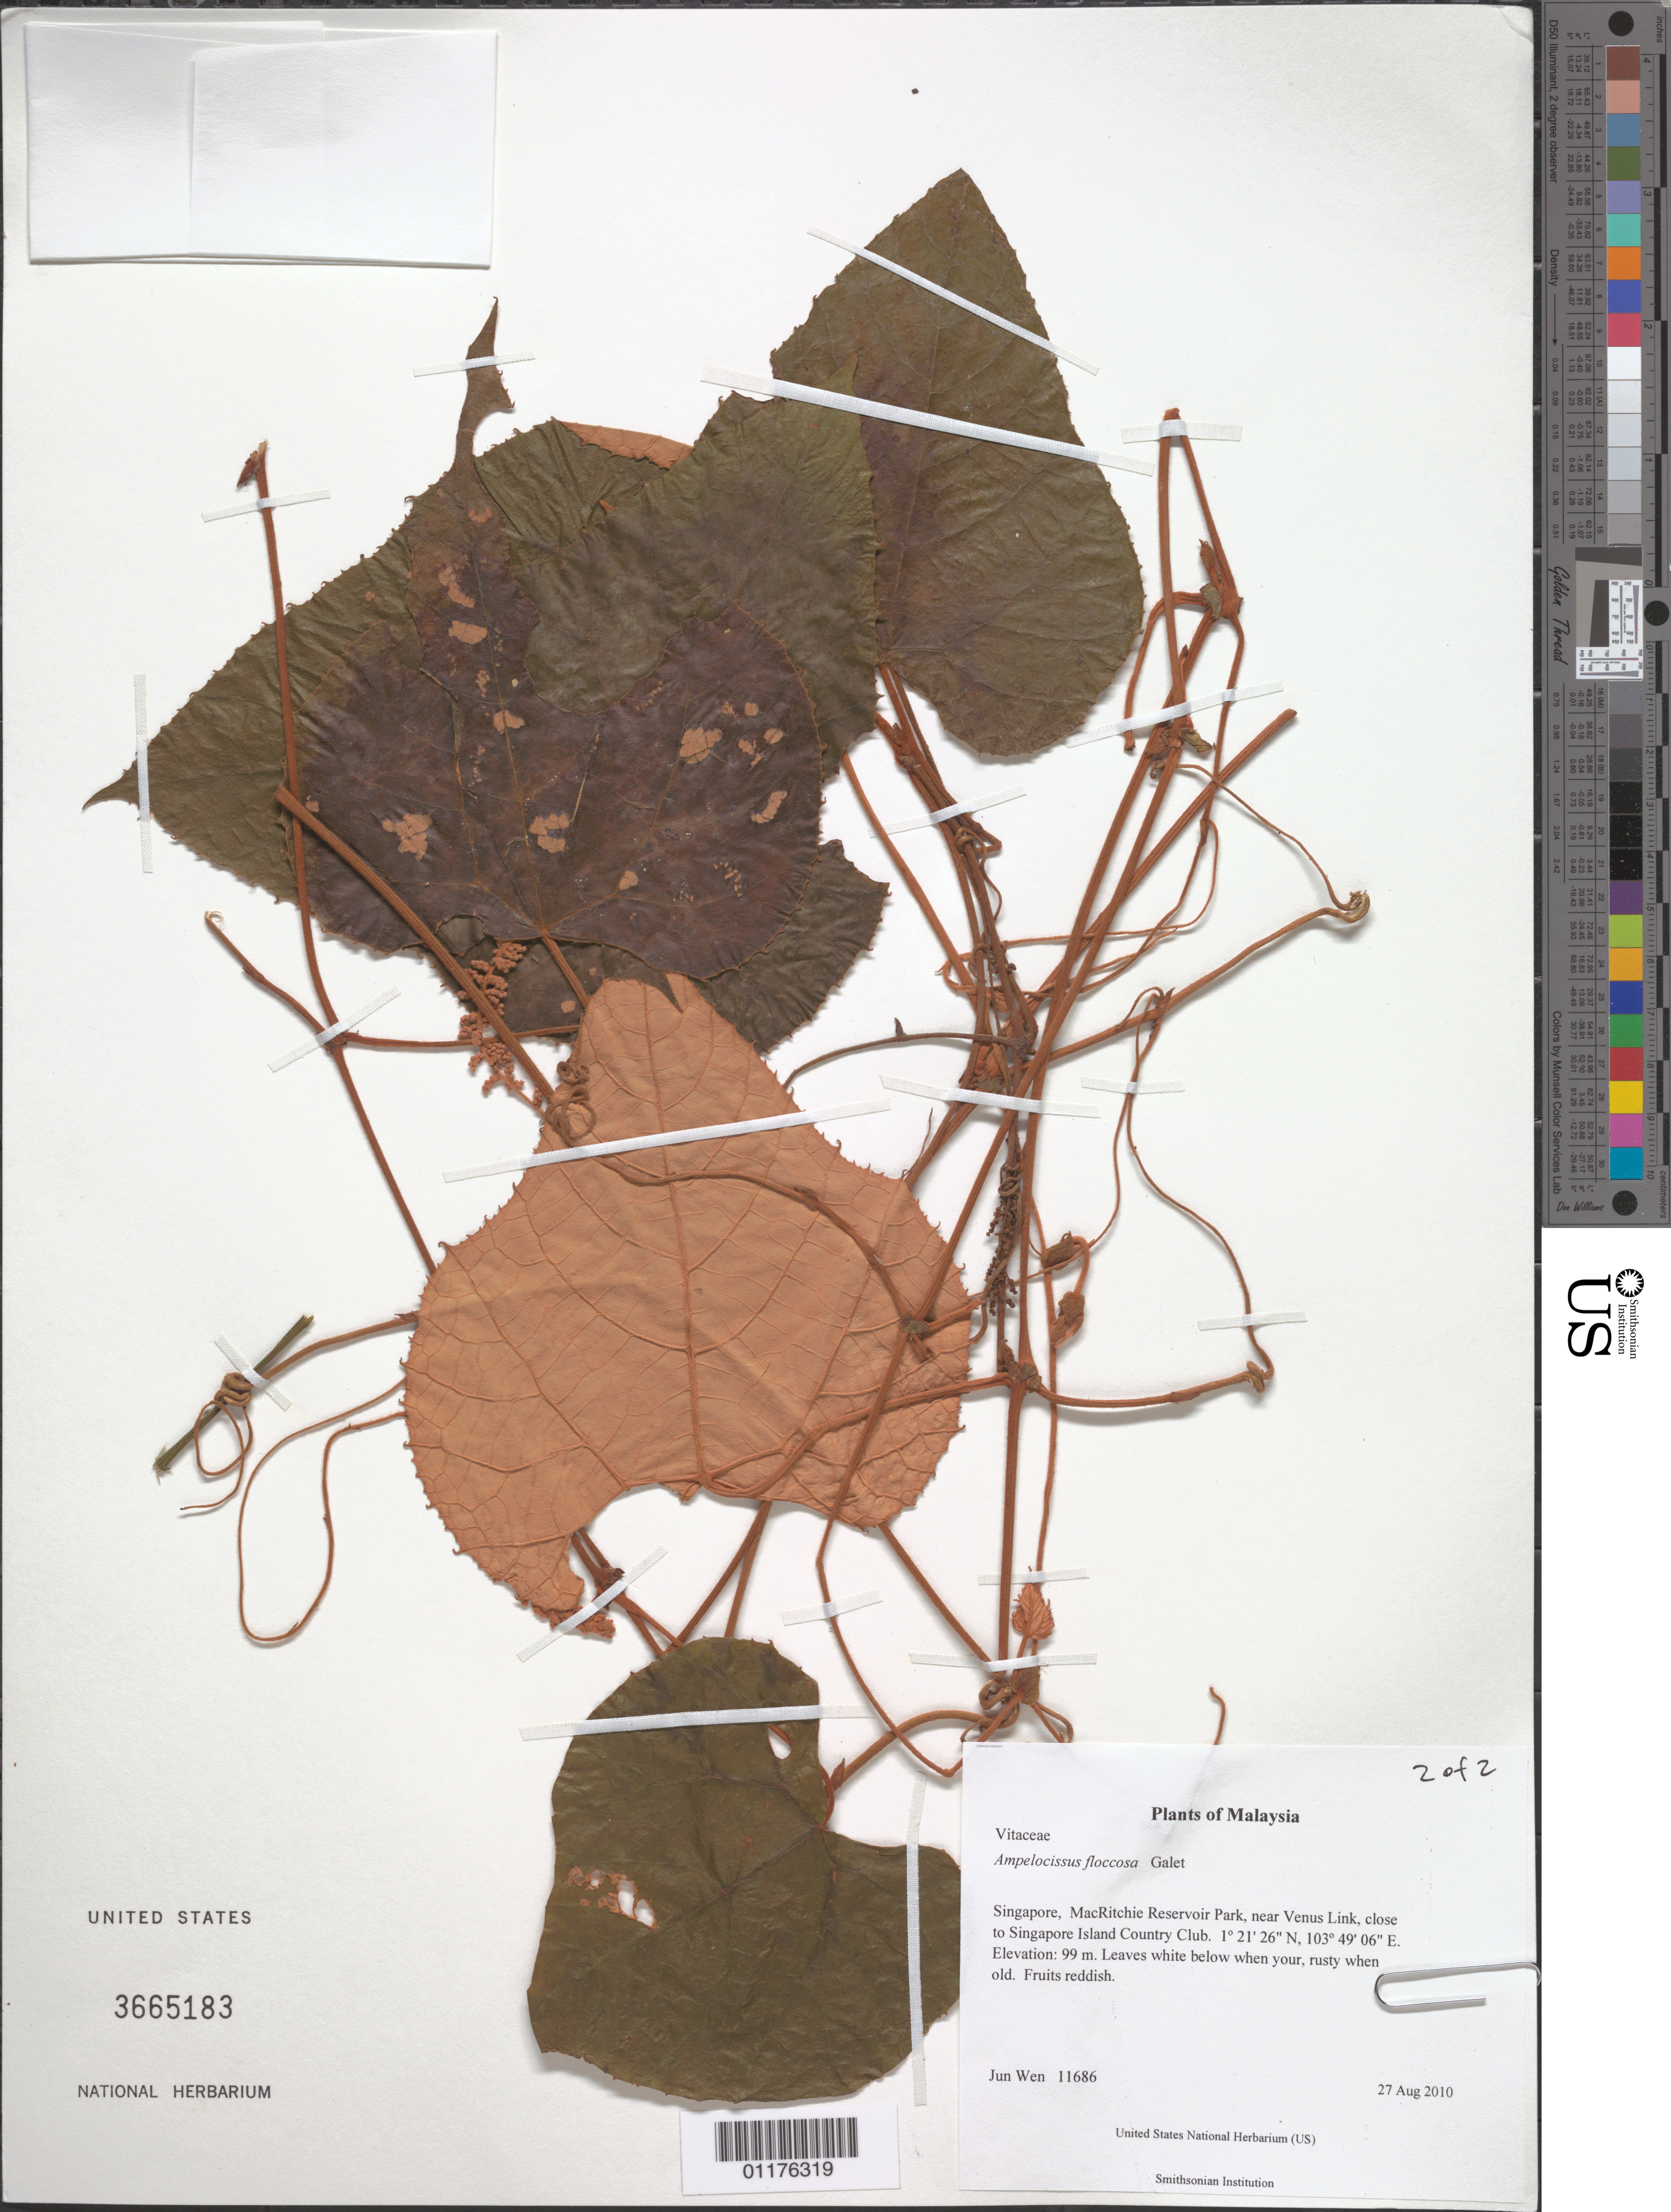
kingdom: Plantae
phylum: Tracheophyta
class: Magnoliopsida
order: Vitales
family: Vitaceae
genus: Ampelocissus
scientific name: Ampelocissus floccosa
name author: Galet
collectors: J. Wen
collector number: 11686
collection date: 2010-08-27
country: Singapore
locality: MacRitchie Reservoir Park, near Venus Link, close to Singapore Island Country Club.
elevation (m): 99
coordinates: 01 21.441 N, 103 49.099 E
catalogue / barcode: US 3665183